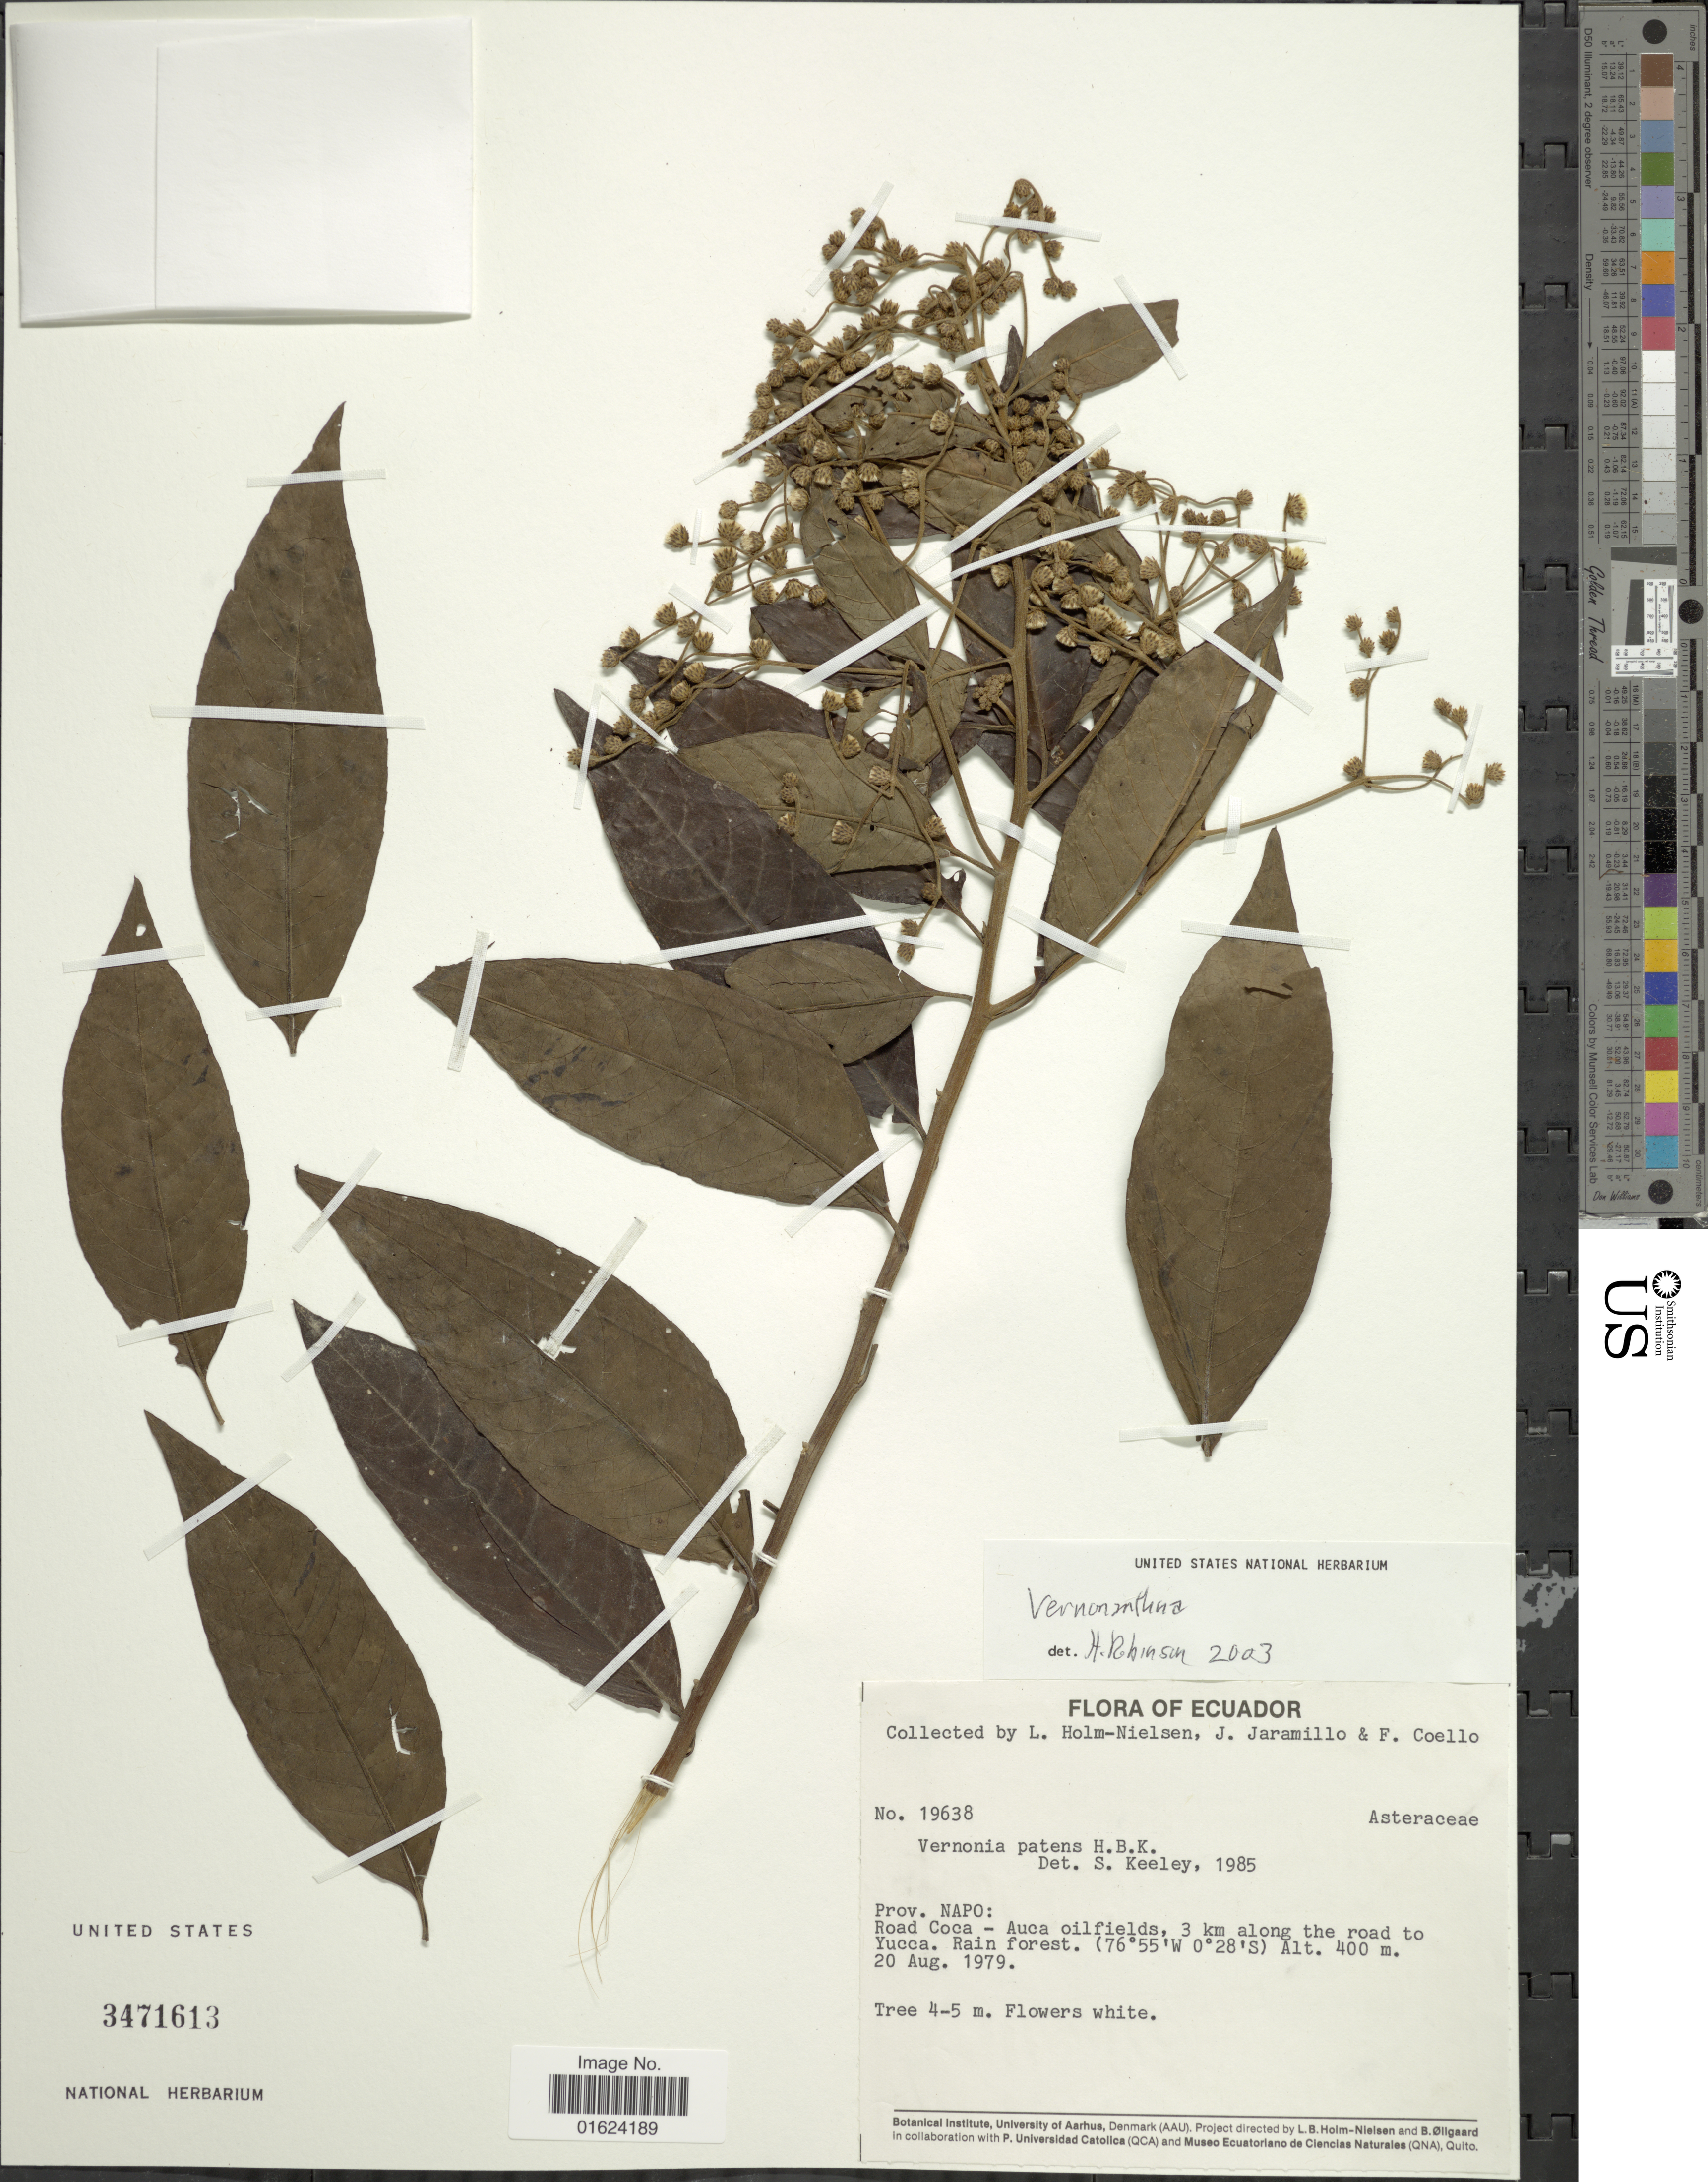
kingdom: Plantae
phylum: Tracheophyta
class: Magnoliopsida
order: Asterales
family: Asteraceae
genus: Vernonanthura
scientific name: Vernonanthura patens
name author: (Kunth) H. Rob.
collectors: L. B. Holm-Nielsen, J. Jaramillo & F. Coello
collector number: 19638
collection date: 1979-08-20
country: Ecuador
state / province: Napo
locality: Prov. Napo: Road Coca - Auca oilfields, 3 km along the road to Yucca.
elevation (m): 400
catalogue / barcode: US 3471613